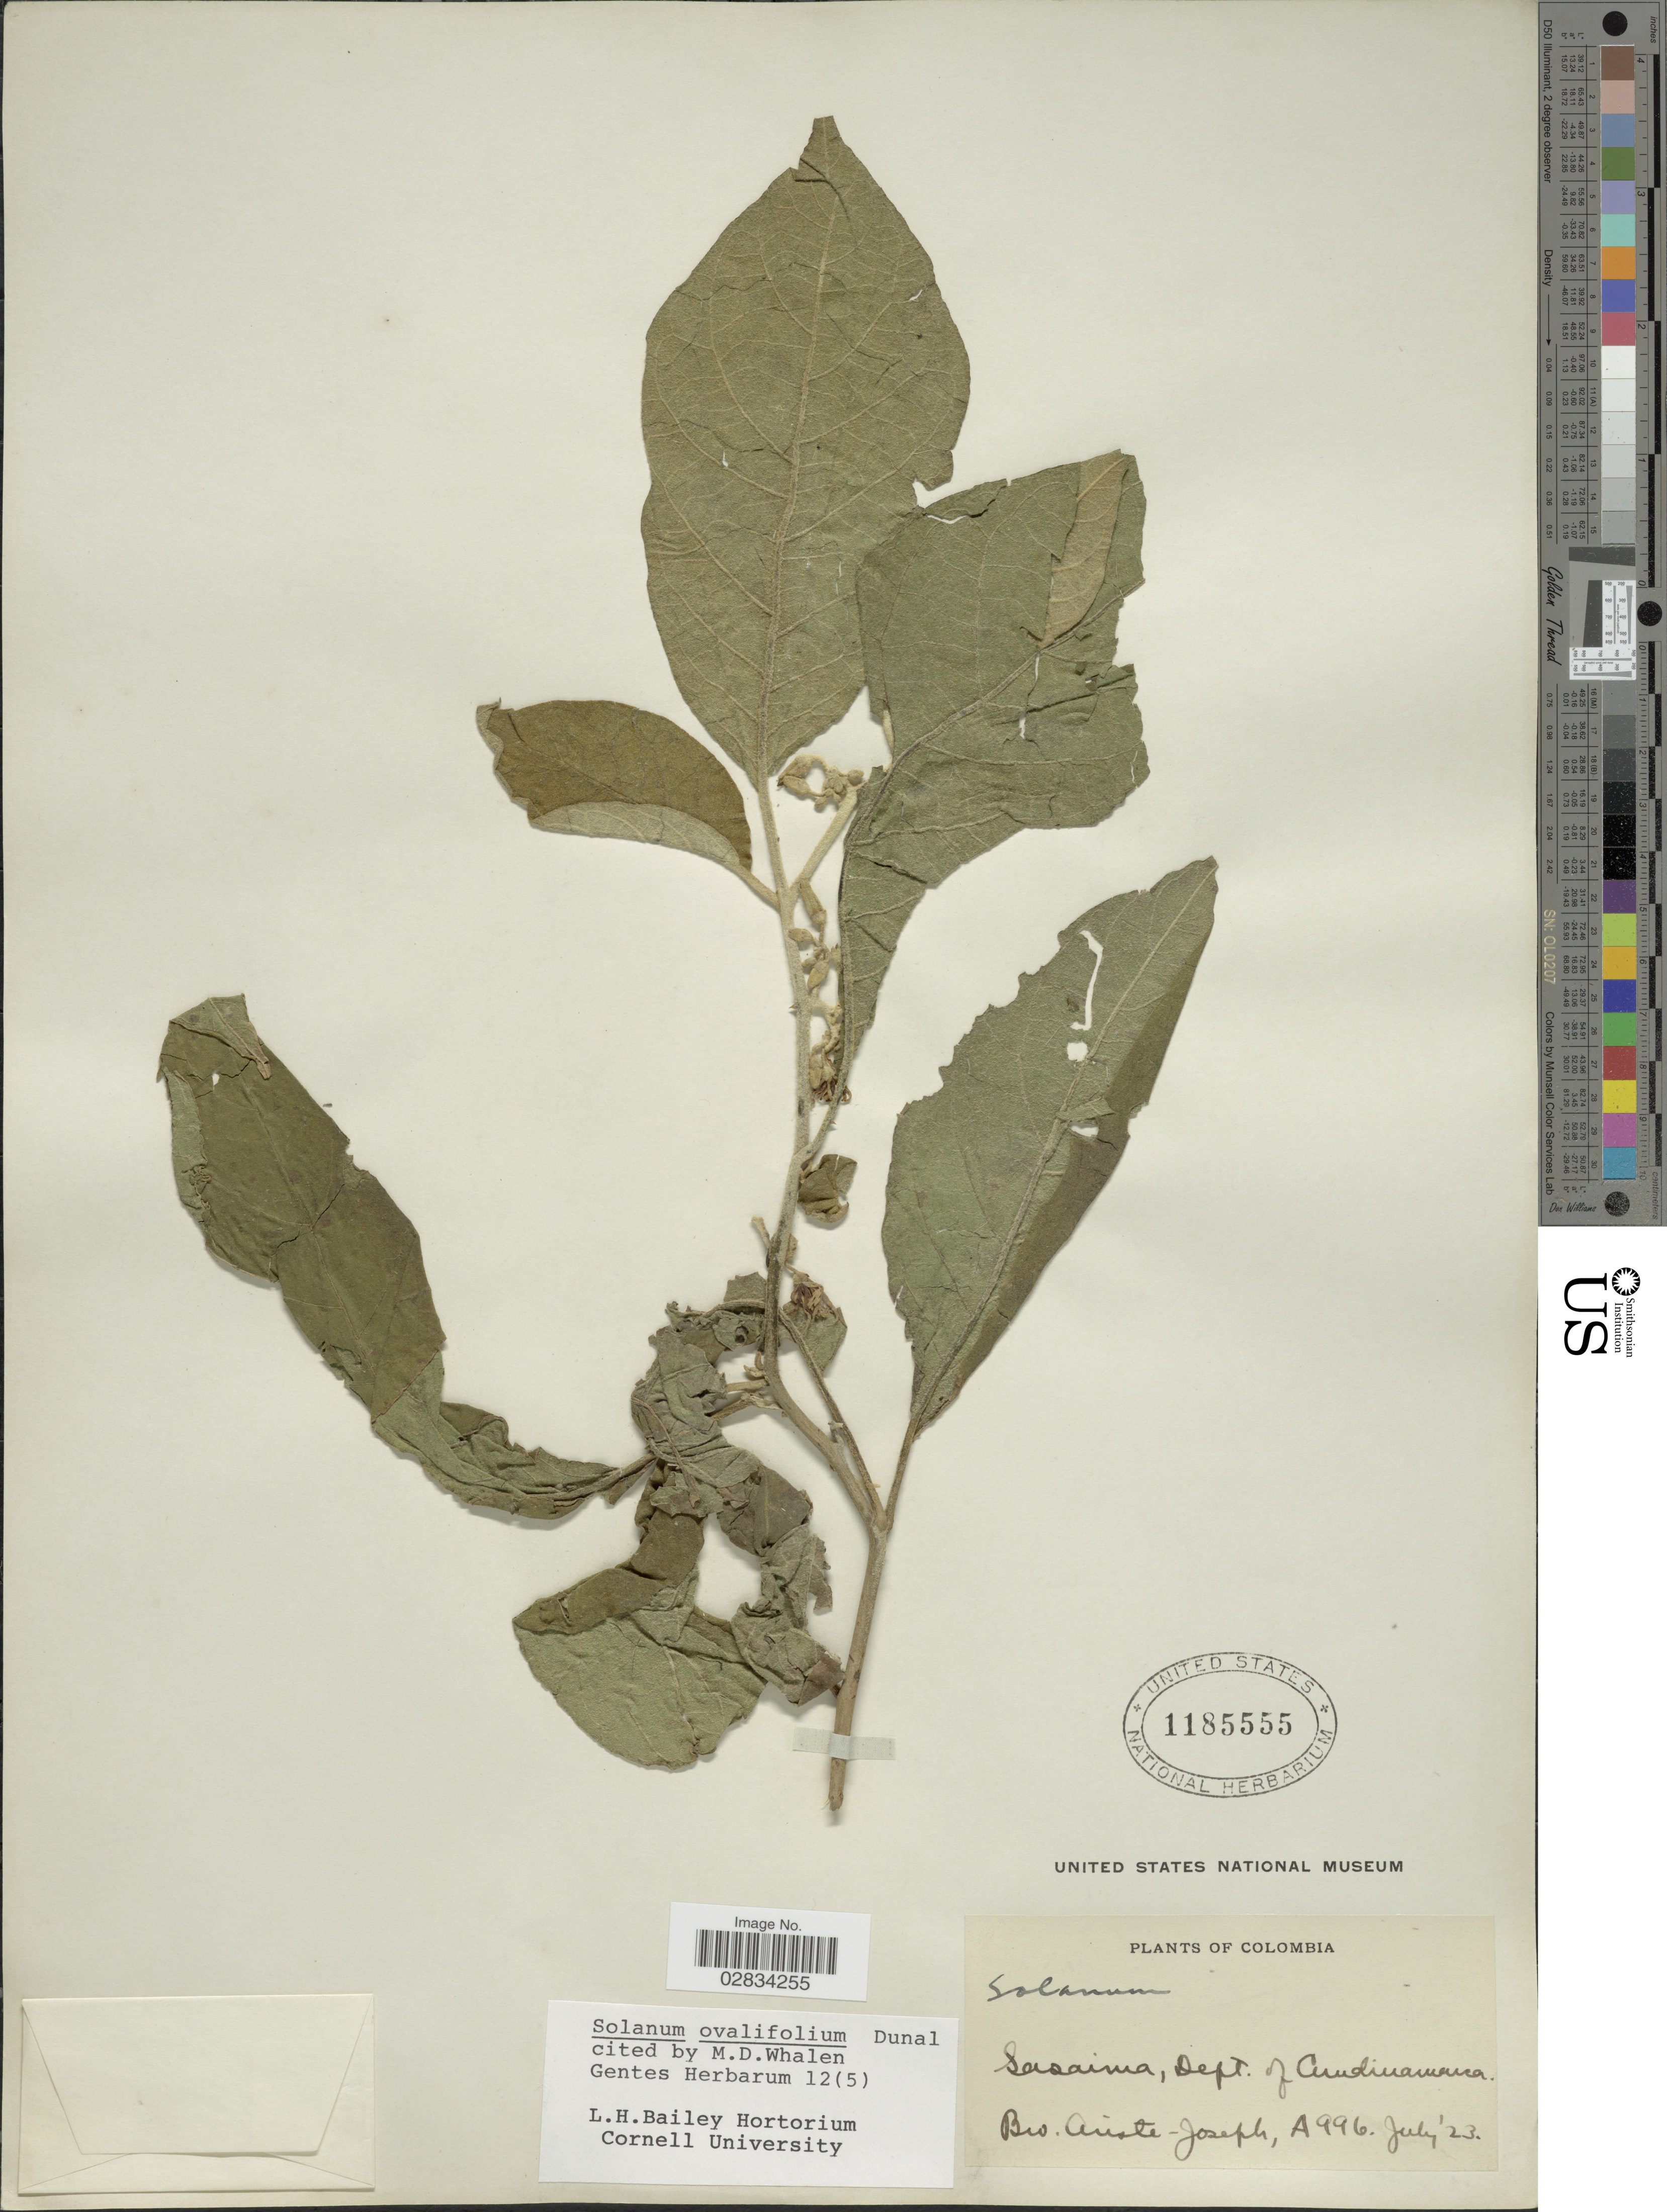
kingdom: Plantae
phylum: Tracheophyta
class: Magnoliopsida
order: Solanales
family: Solanaceae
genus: Solanum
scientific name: Solanum ovalifolium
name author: Dunal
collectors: Bro. Ariste-Joseph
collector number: A996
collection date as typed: Transcribed d/m/y: /7/23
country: Colombia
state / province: Cundinamarca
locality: Sasaima, Dept. of Cundinamarca.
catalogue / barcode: US 1185555